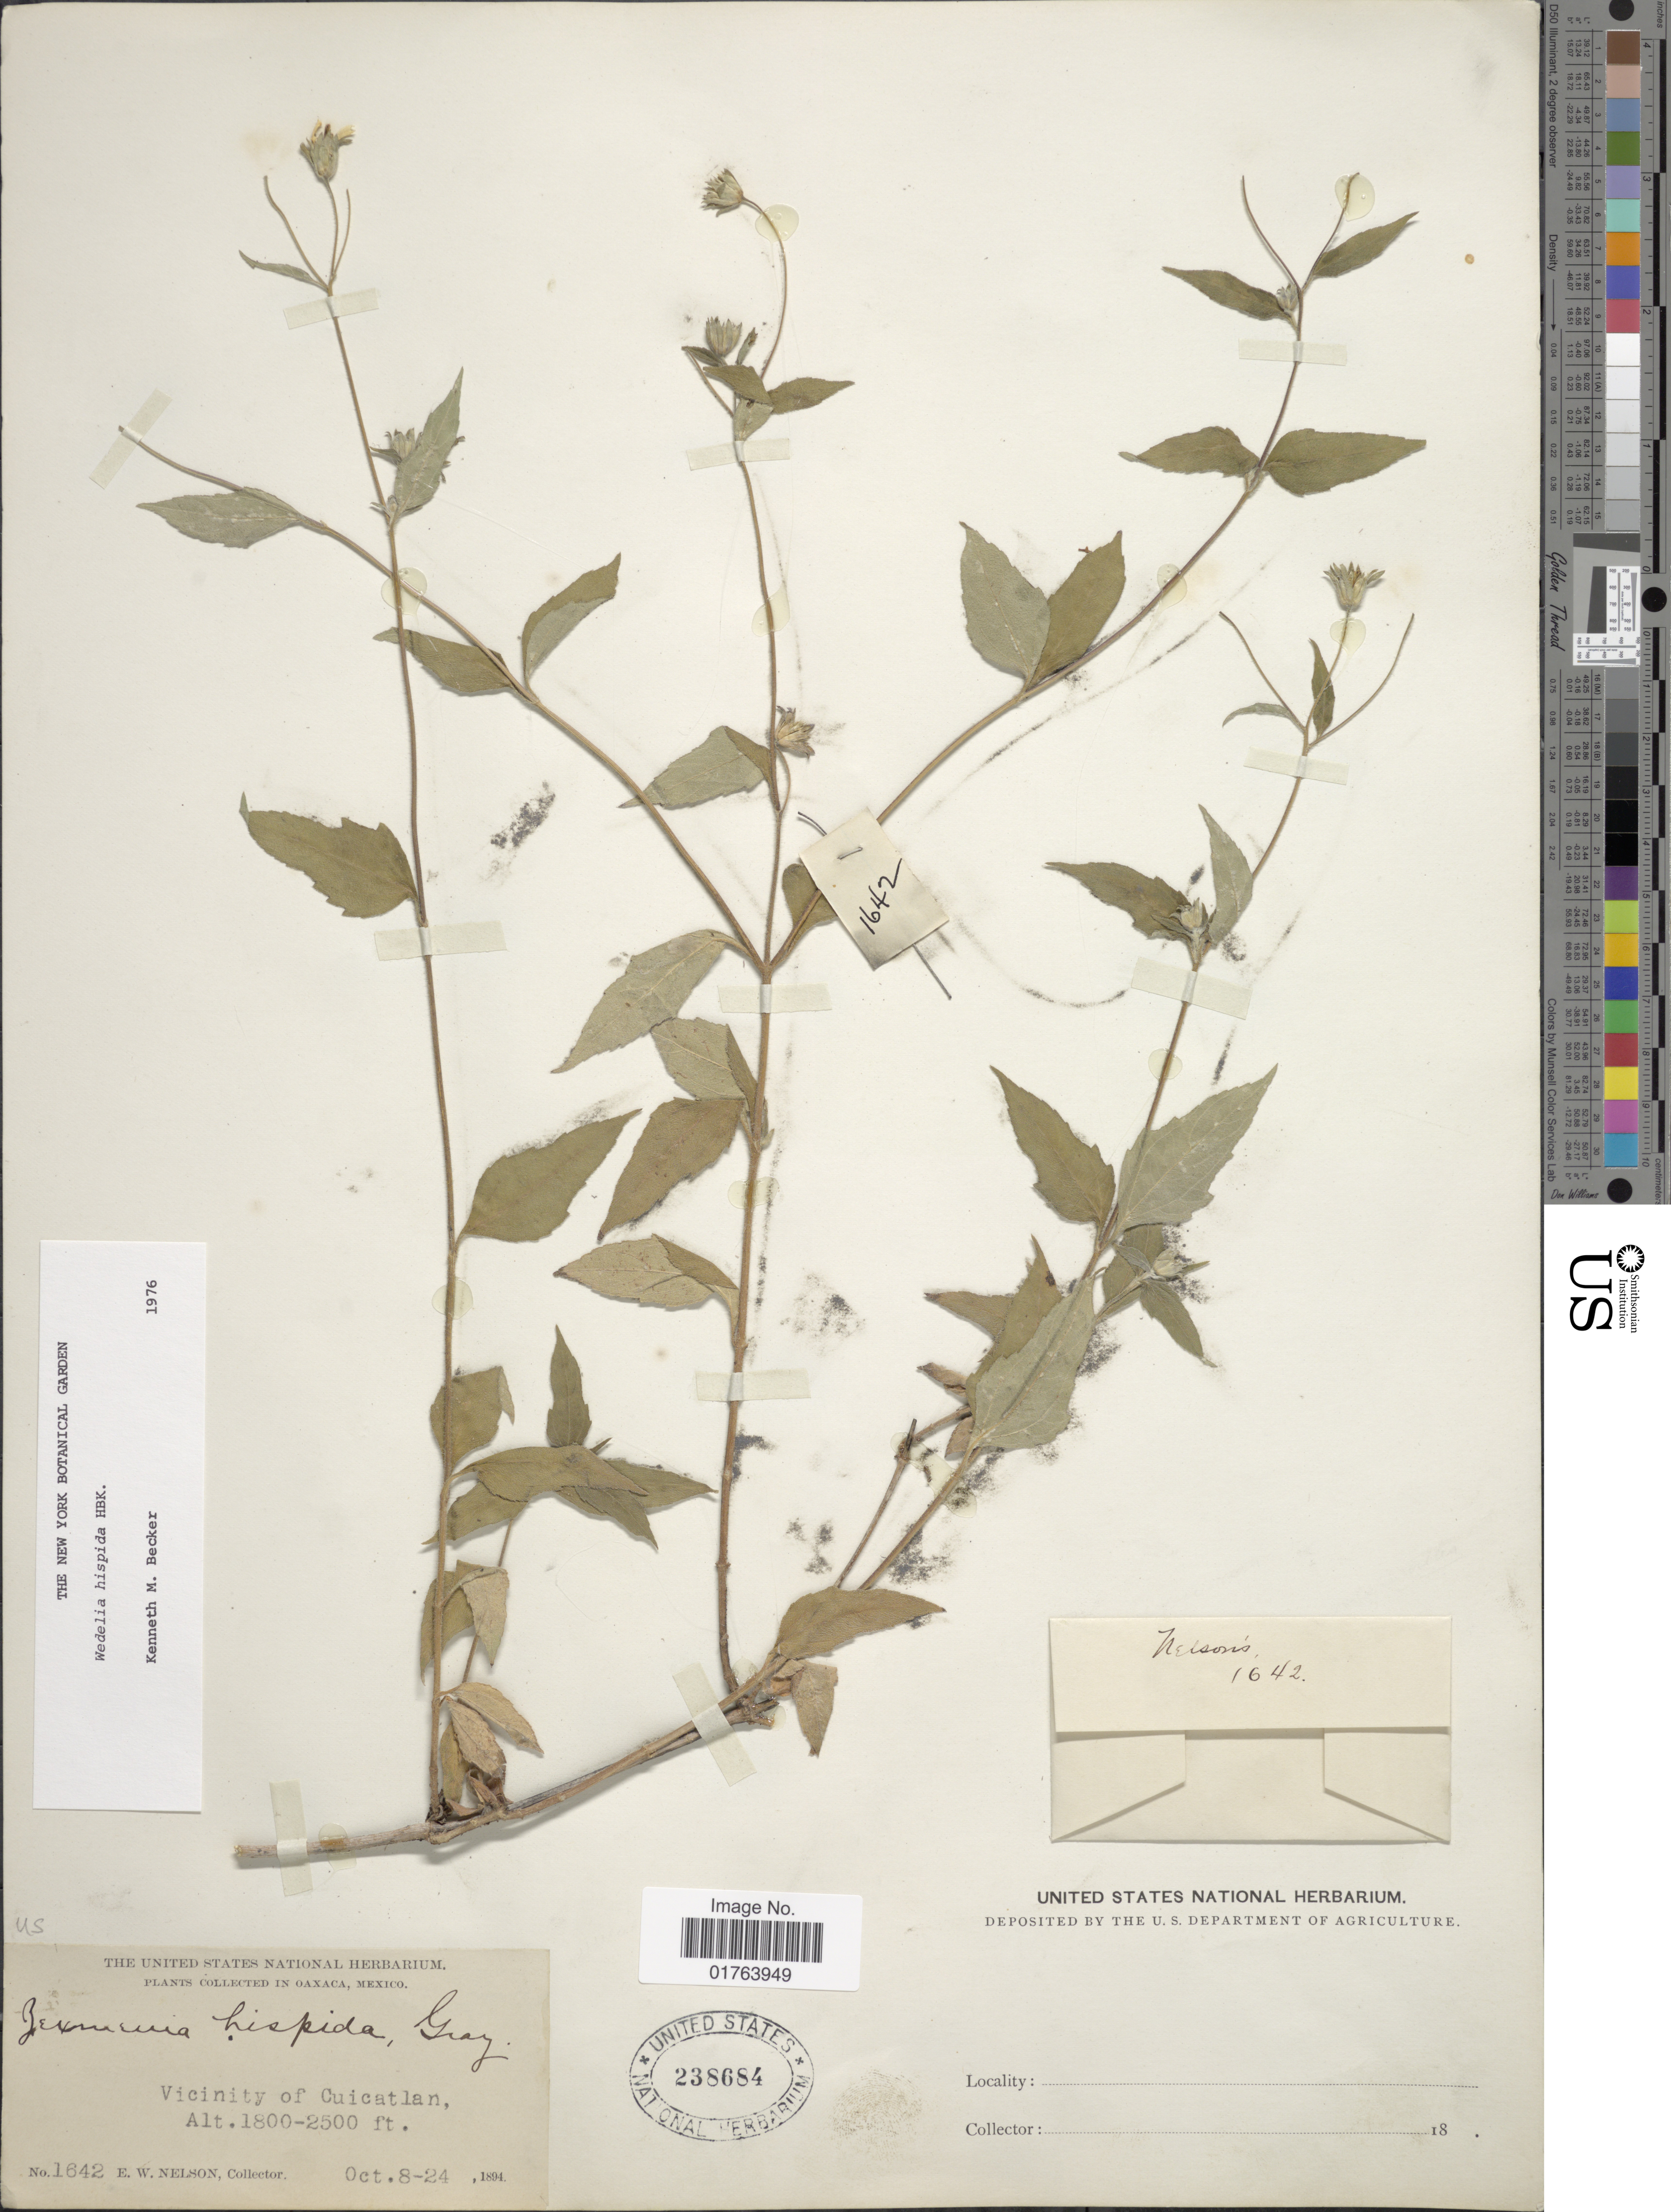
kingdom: Plantae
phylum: Tracheophyta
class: Magnoliopsida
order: Asterales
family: Asteraceae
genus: Wedelia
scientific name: Wedelia acapulcensis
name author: Kunth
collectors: E. W. Nelson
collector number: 1642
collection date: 1894-10-08/1894-10-24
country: Mexico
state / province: Oaxaca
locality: Vicinity of Cuicatlan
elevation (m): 549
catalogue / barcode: US 238684